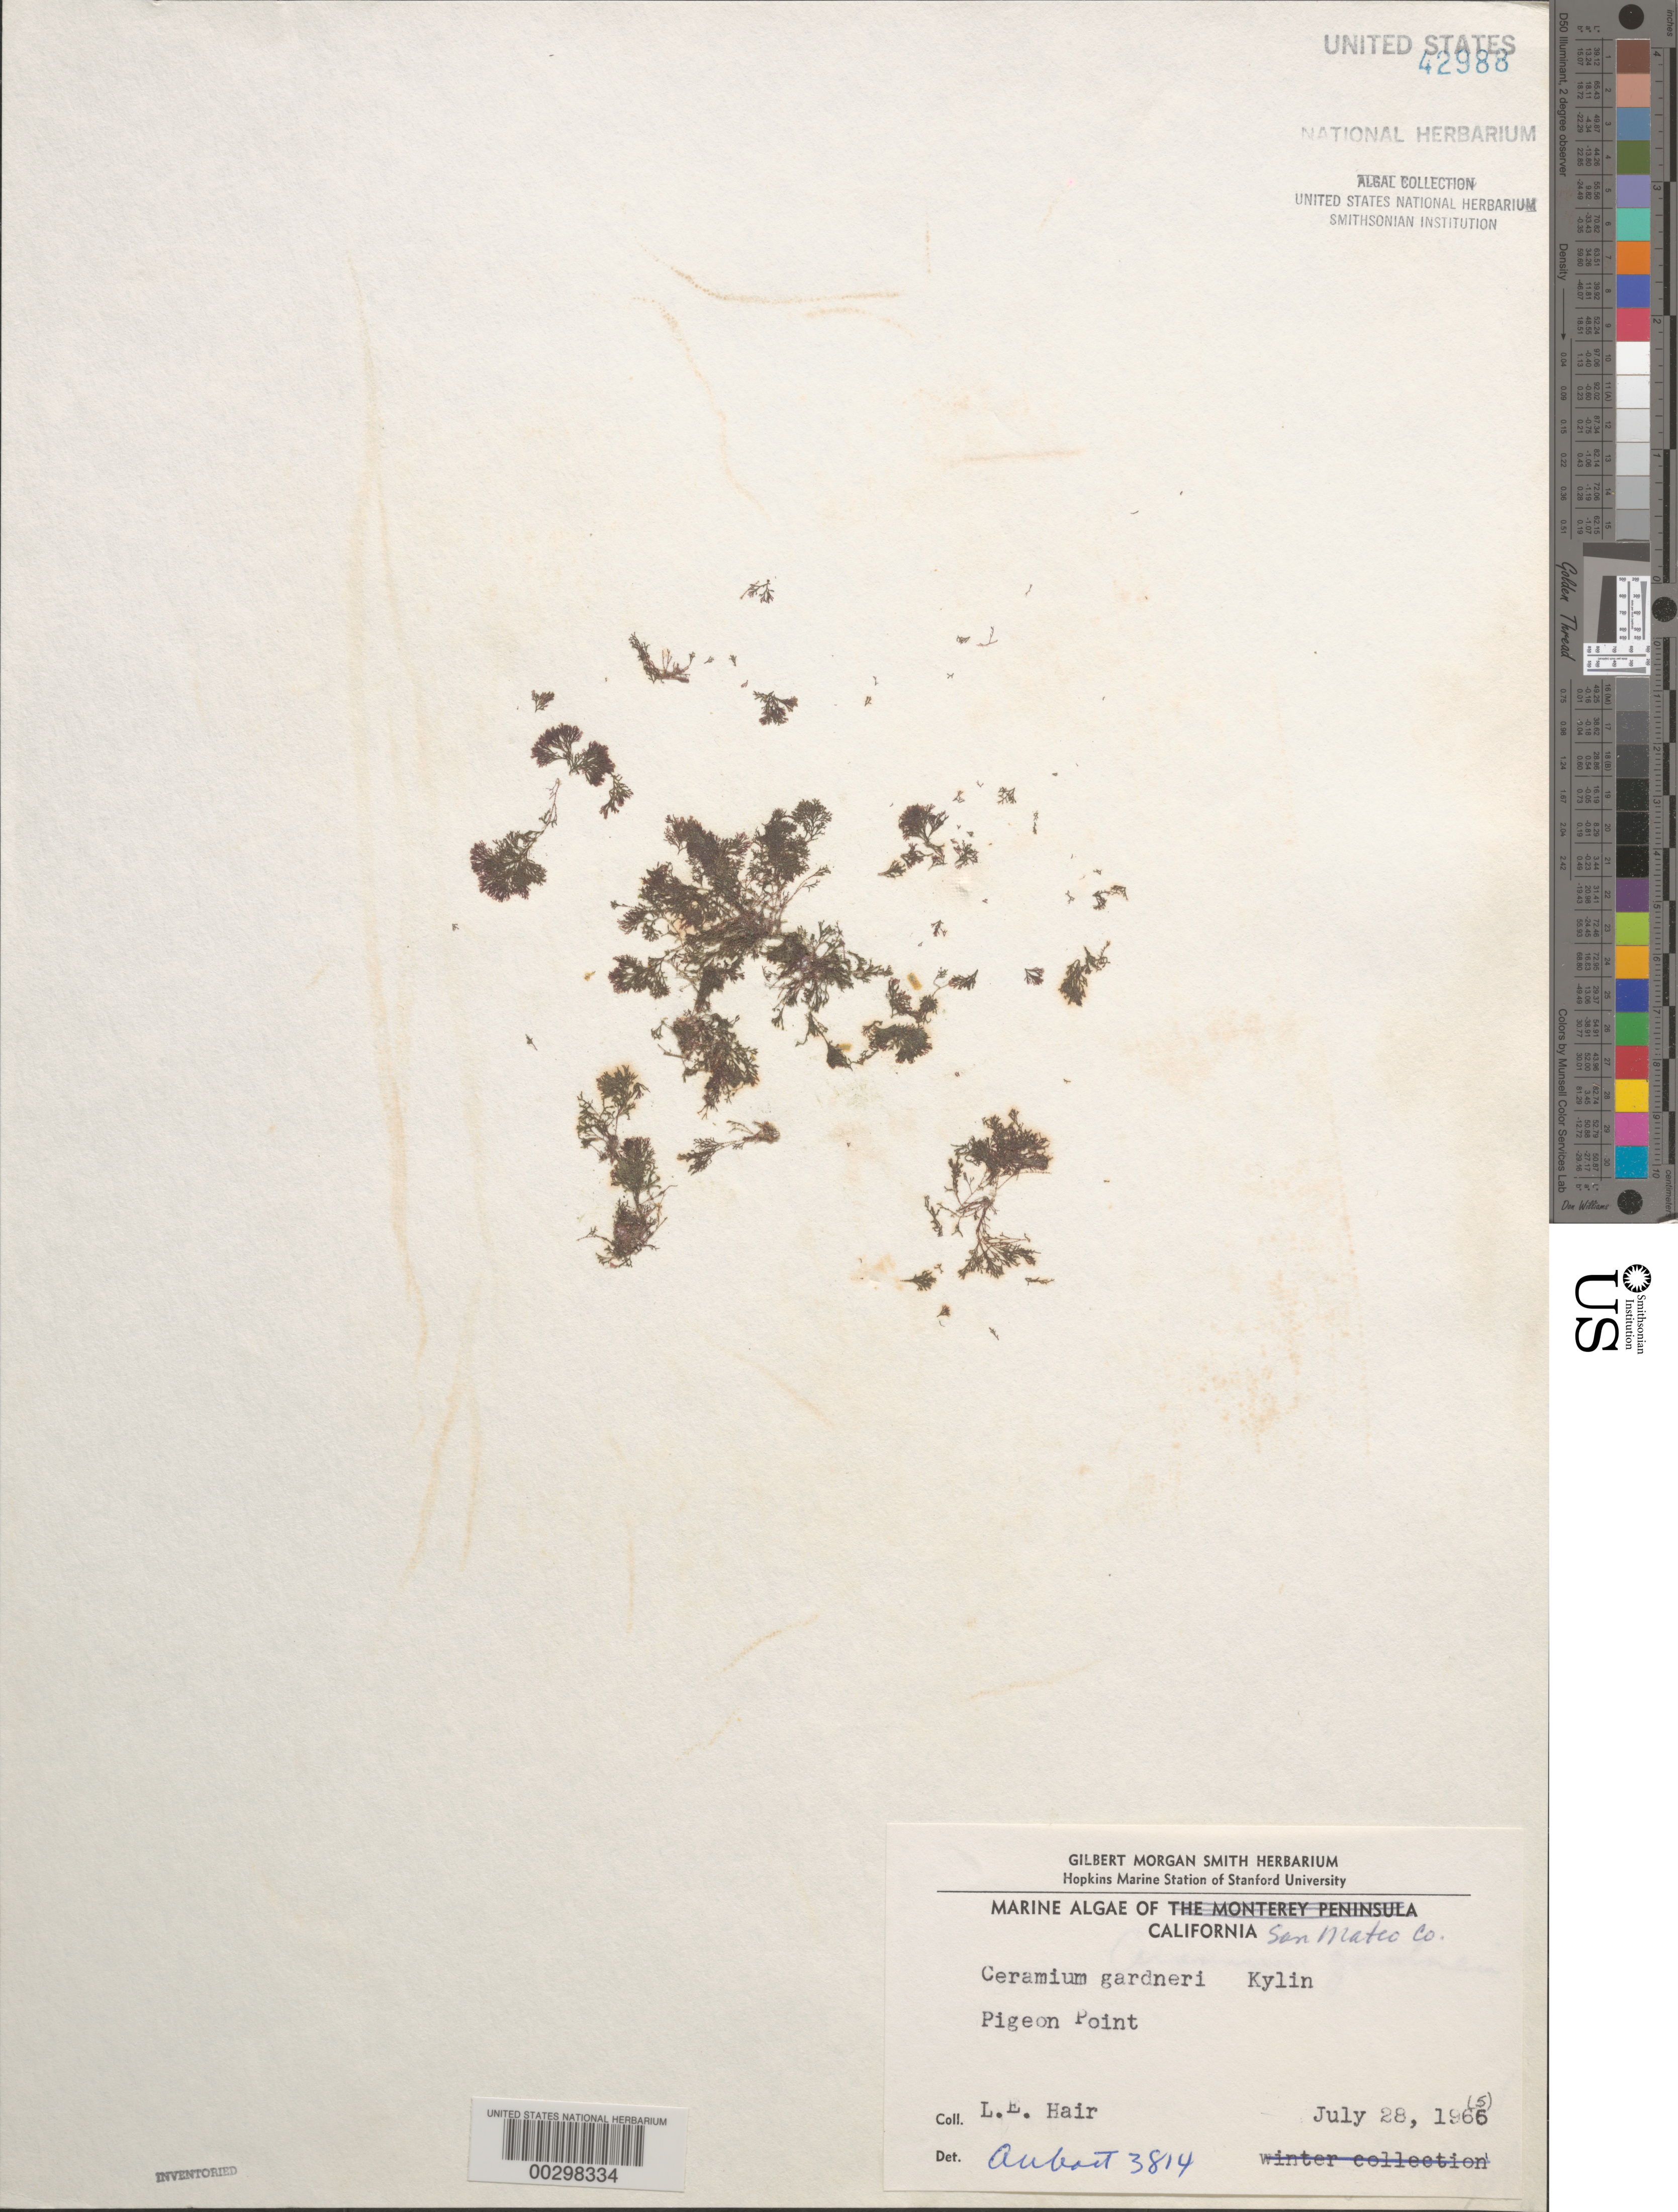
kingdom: Plantae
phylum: Rhodophyta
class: Florideophyceae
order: Ceramiales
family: Ceramiaceae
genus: Ceramium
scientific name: Ceramium gardneri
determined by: Abbott, Isabella A.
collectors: L. Hair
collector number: IAA 3814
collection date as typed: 28 Jul 1965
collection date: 1965-07-28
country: United States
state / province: California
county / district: San Mateo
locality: Pigeon Point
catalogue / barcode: US 42988